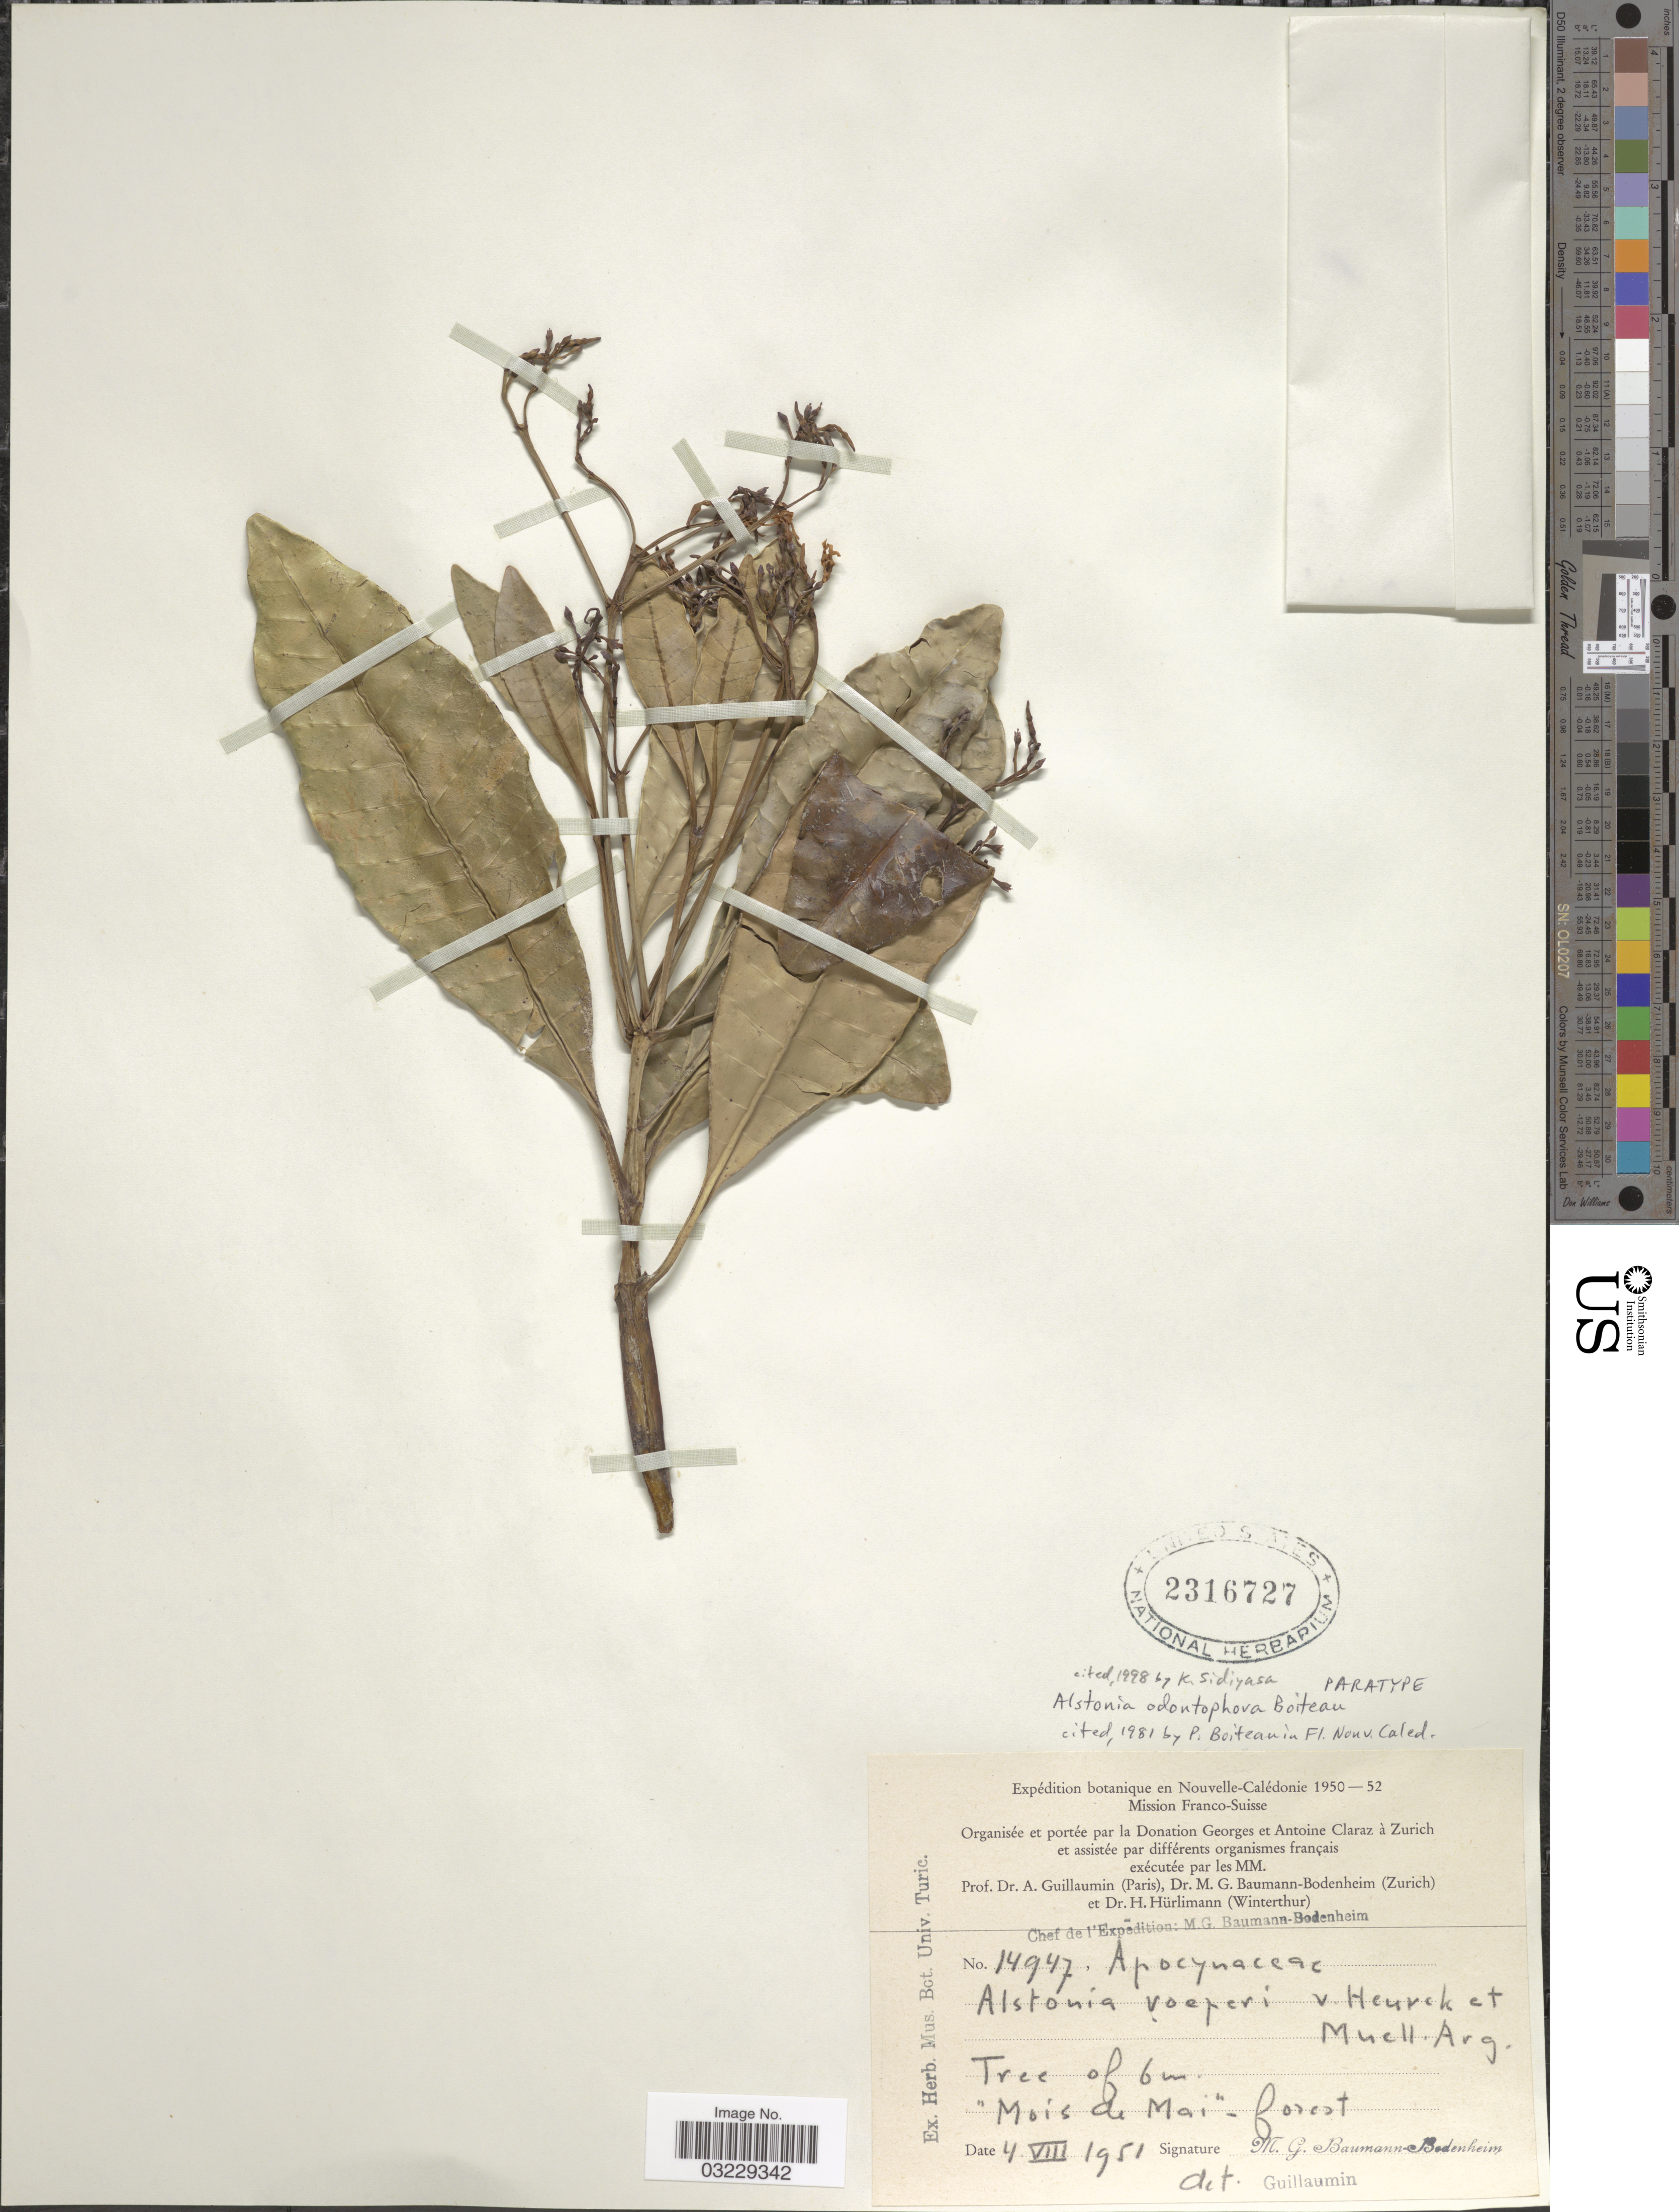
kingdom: Plantae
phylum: Tracheophyta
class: Magnoliopsida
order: Gentianales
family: Apocynaceae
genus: Alstonia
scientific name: Alstonia odontophora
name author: Boiteau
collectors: M. G. Baumann-Bodenheim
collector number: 14947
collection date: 1951-08-04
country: New Caledonia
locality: Mois de Mai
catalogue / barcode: US 2316727